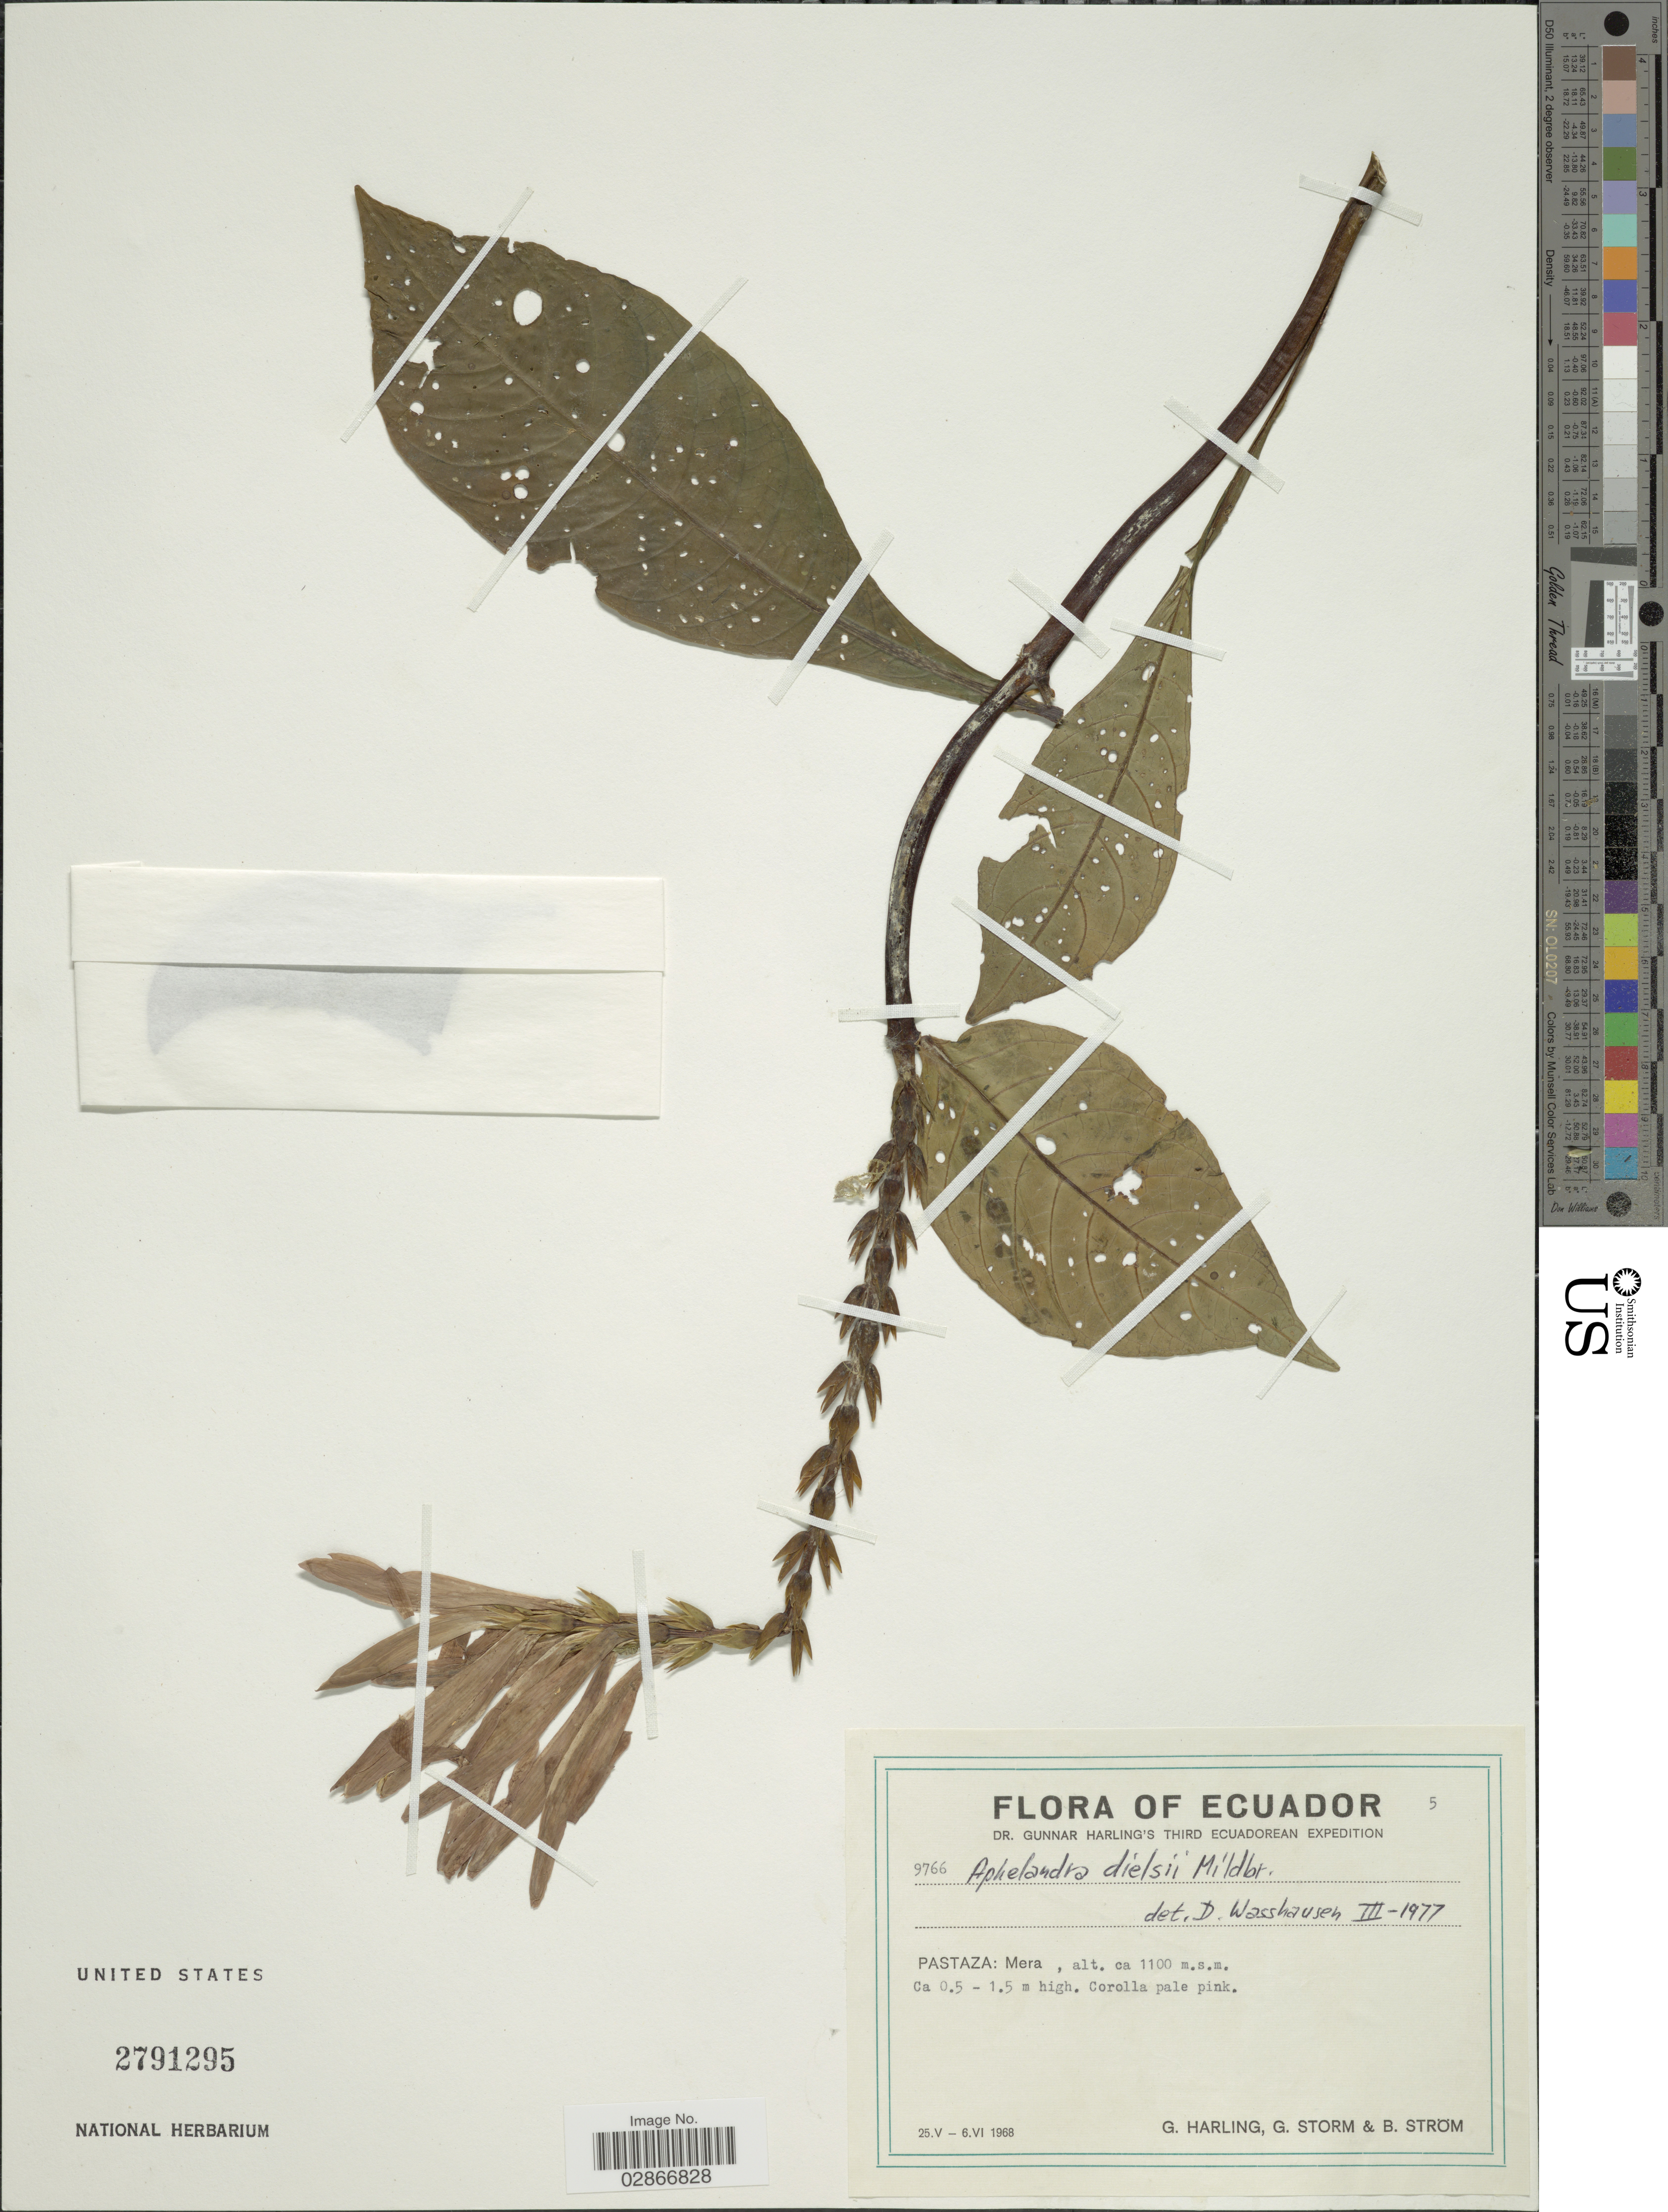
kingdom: Plantae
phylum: Tracheophyta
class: Magnoliopsida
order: Lamiales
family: Acanthaceae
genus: Aphelandra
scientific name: Aphelandra dielsii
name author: Mildbr.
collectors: G. Harling, G. Storm & B. Ström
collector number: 9766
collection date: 1968-05-25/1968-06-06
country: Ecuador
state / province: Pastaza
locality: Mera.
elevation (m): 1100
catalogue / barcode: US 2791295